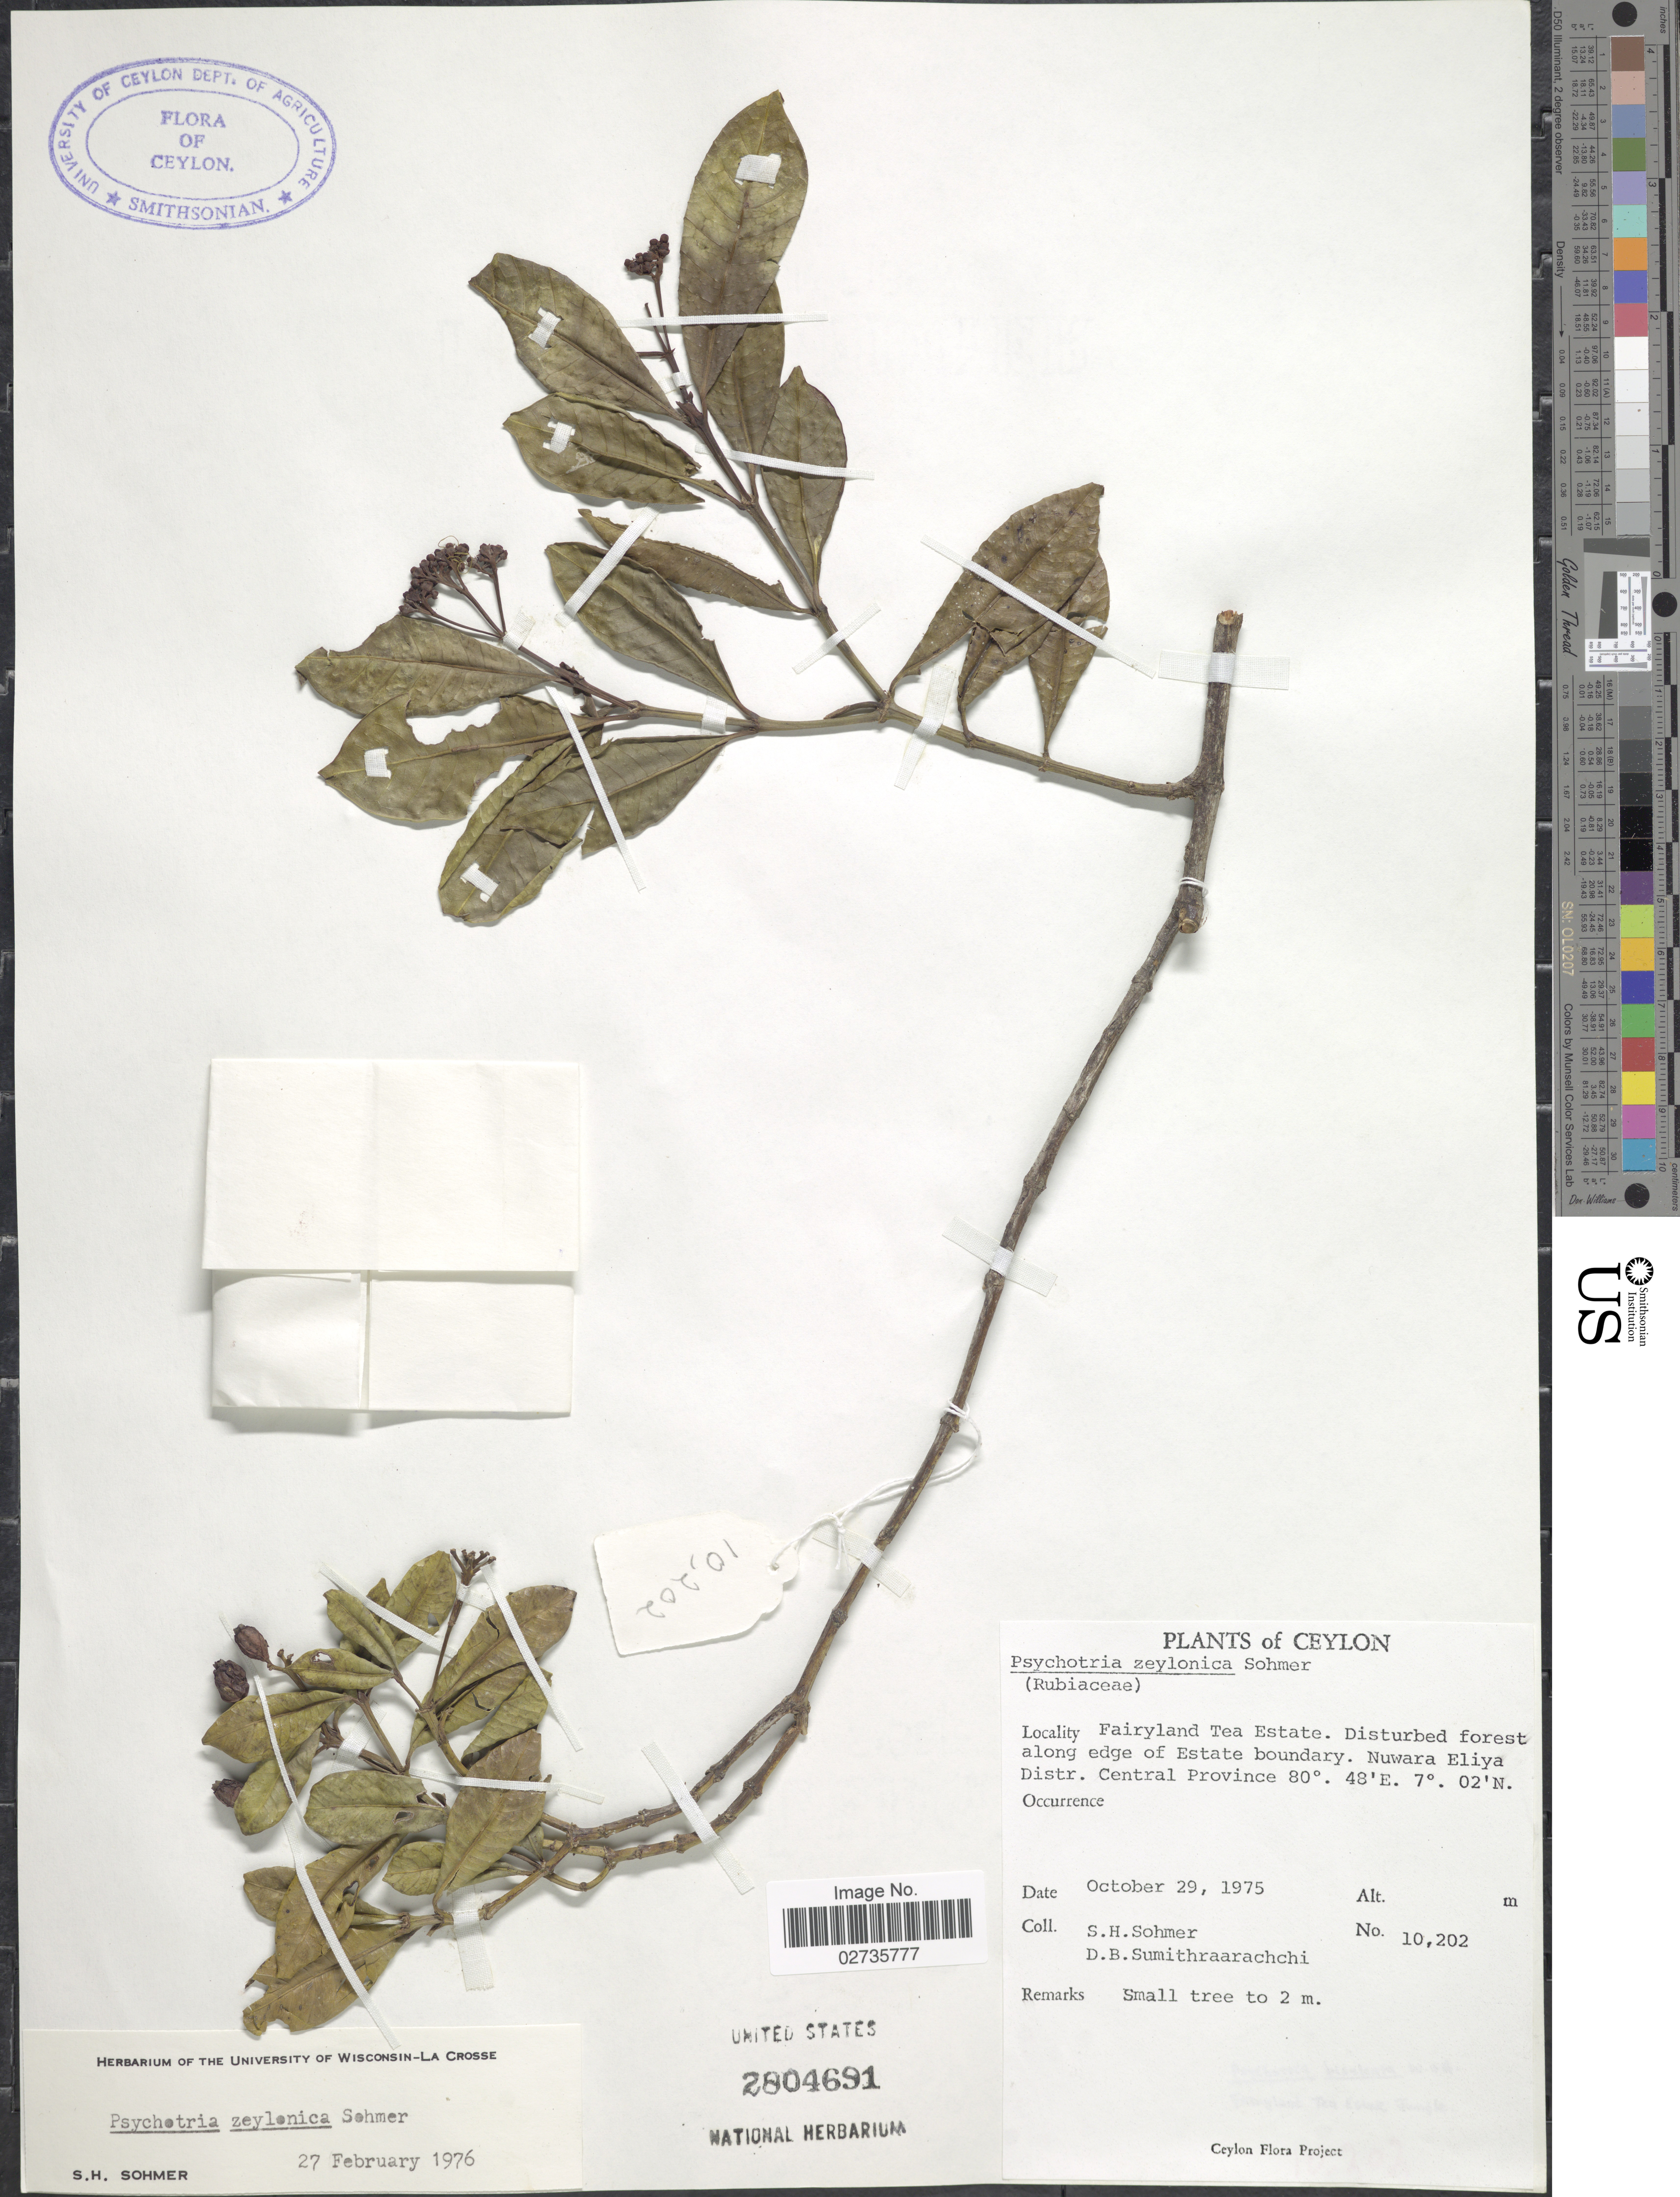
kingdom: Plantae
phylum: Tracheophyta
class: Magnoliopsida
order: Gentianales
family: Rubiaceae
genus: Psychotria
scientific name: Psychotria zeylanica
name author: Sohmer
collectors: S. H. Sohmer & D. B. Sumithraarachchi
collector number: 10202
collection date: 1975-10-29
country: Sri Lanka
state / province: Central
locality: Ceylon, Fairlyland Tea Estate. Disturbed forest along edge of Estate boundary. Nuwara Eliya Distr.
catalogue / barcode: US 2804691